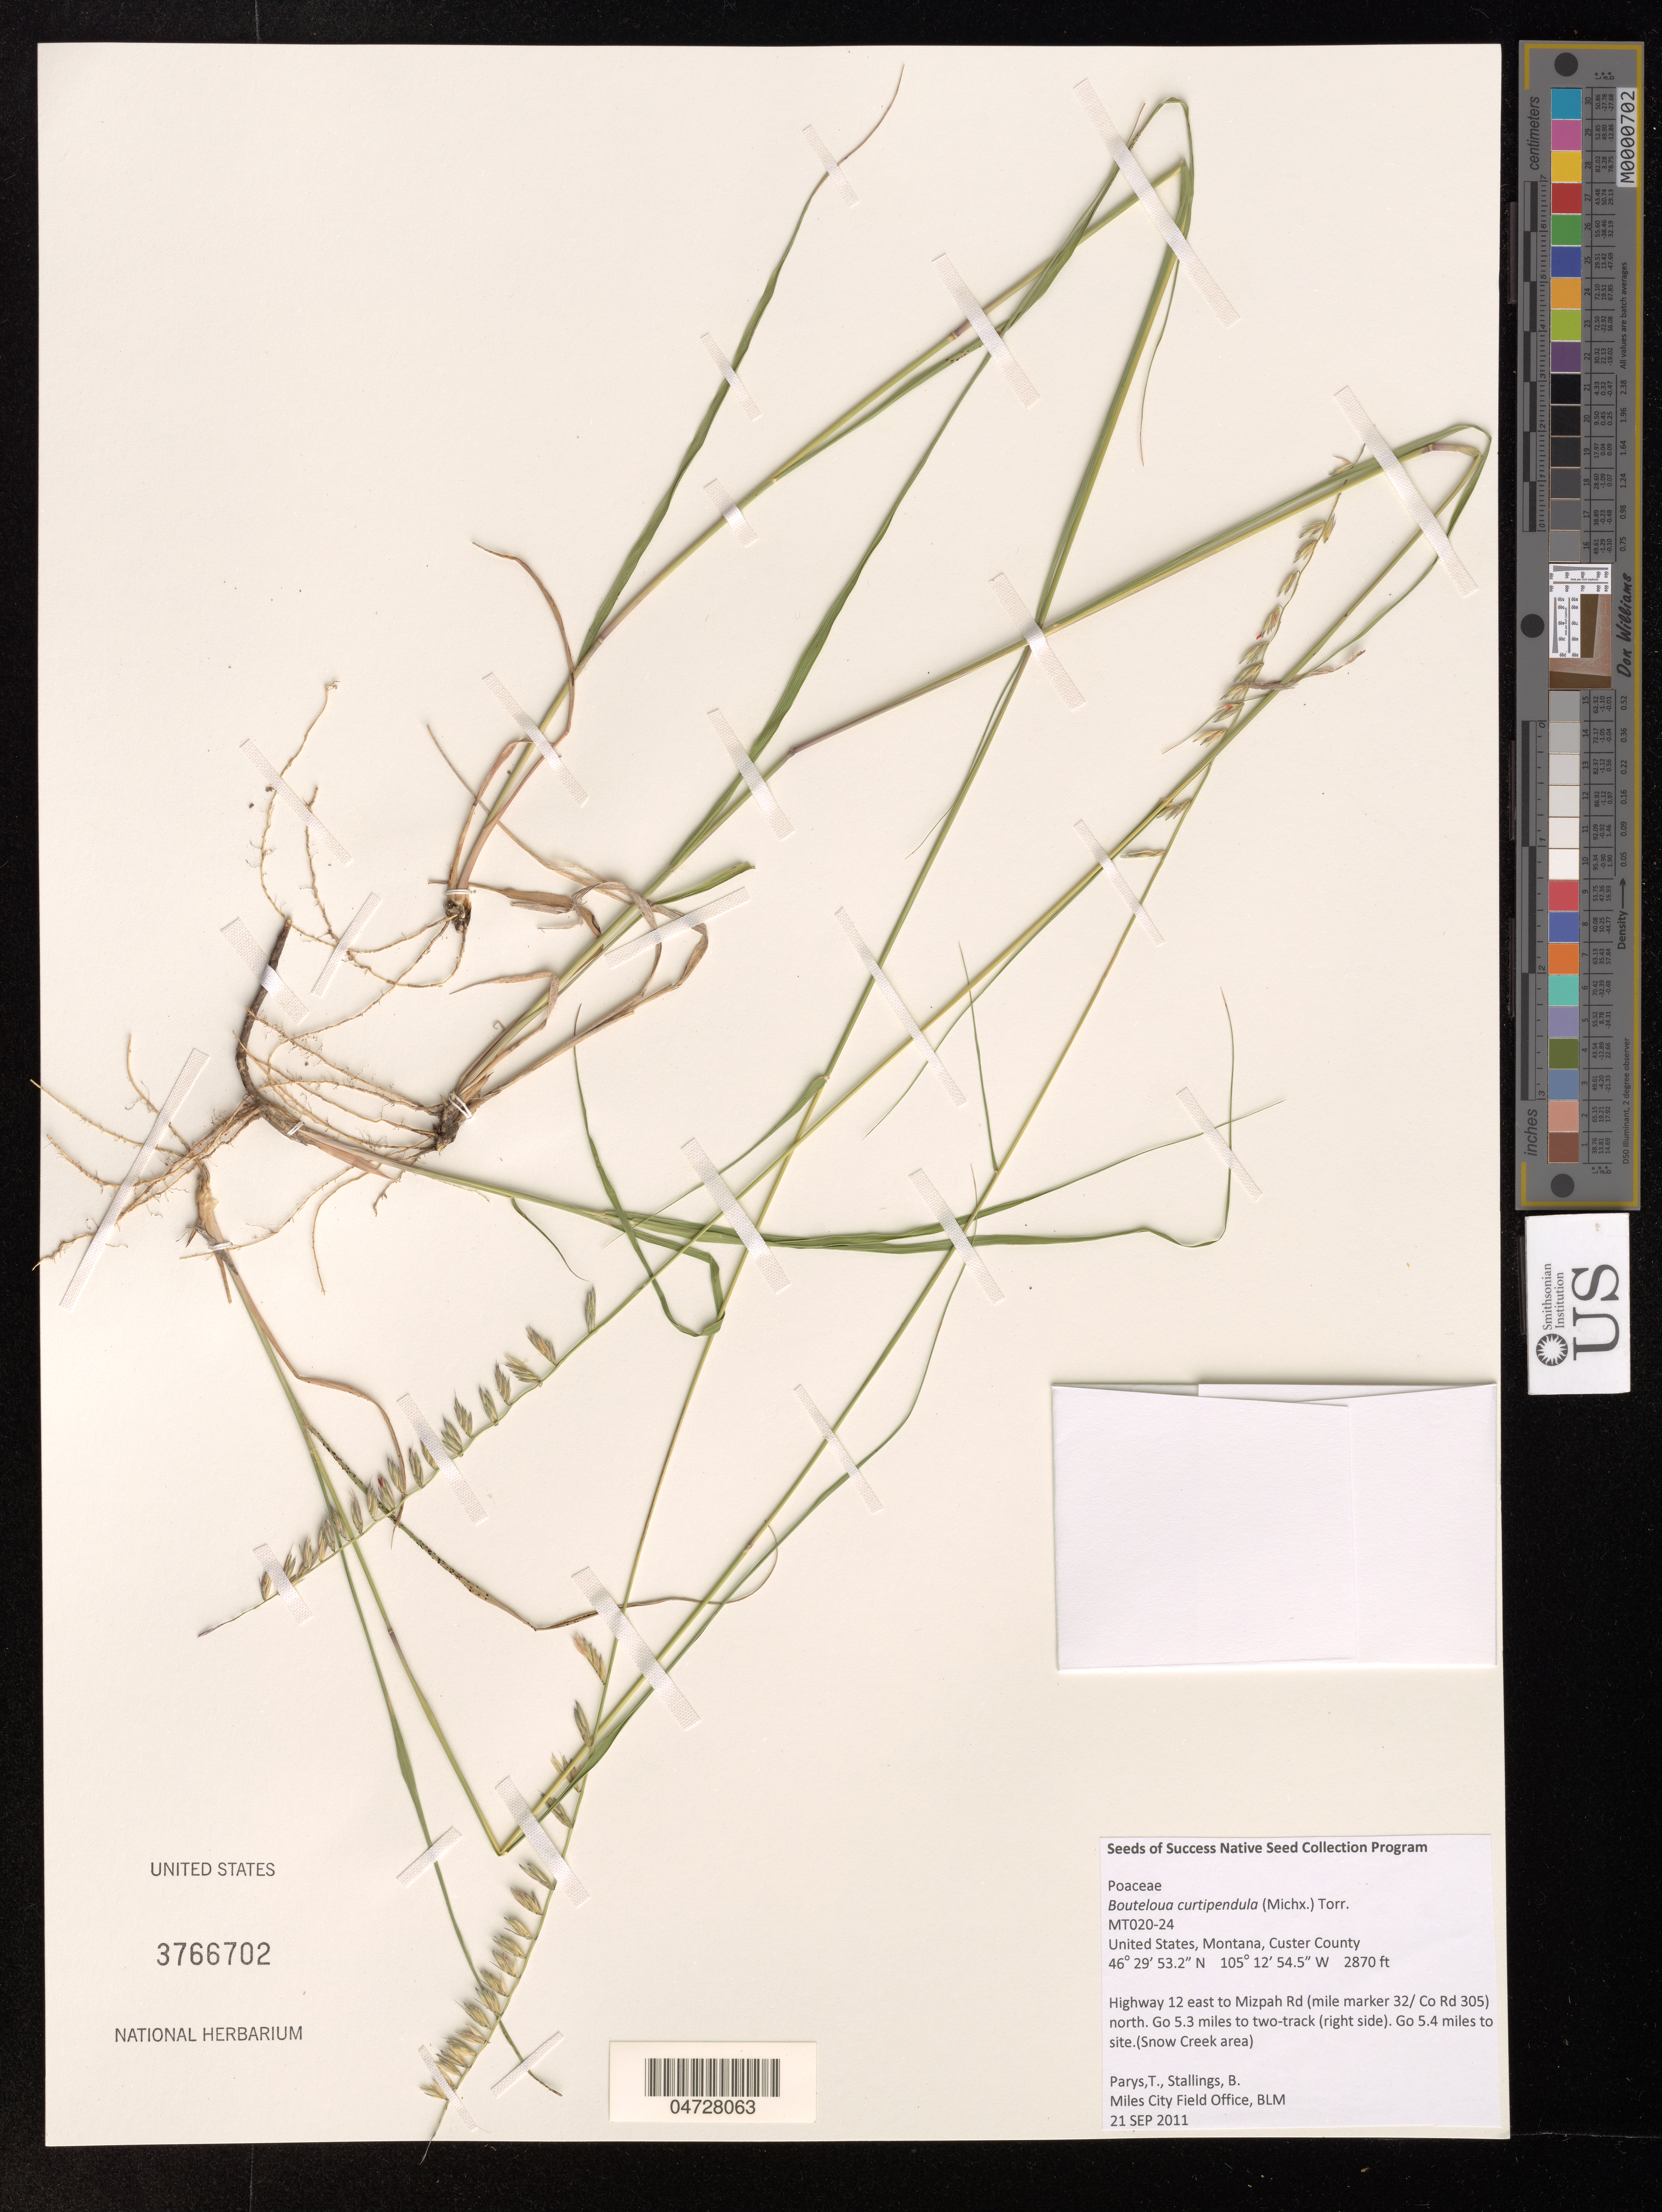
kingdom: Plantae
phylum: Tracheophyta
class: Liliopsida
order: Poales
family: Poaceae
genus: Bouteloua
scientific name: Bouteloua curtipendula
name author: (Michx.) Torr.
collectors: T. Parys & B. Stallings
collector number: MT020-24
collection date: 2011-09-21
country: United States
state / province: Montana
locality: Custer County, Highway 12 east to Mizpah Rd (mile marker 32/ Co Rd 305) north Go 5.3 miles to two-track (right side).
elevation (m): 875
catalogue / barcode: US 3766702